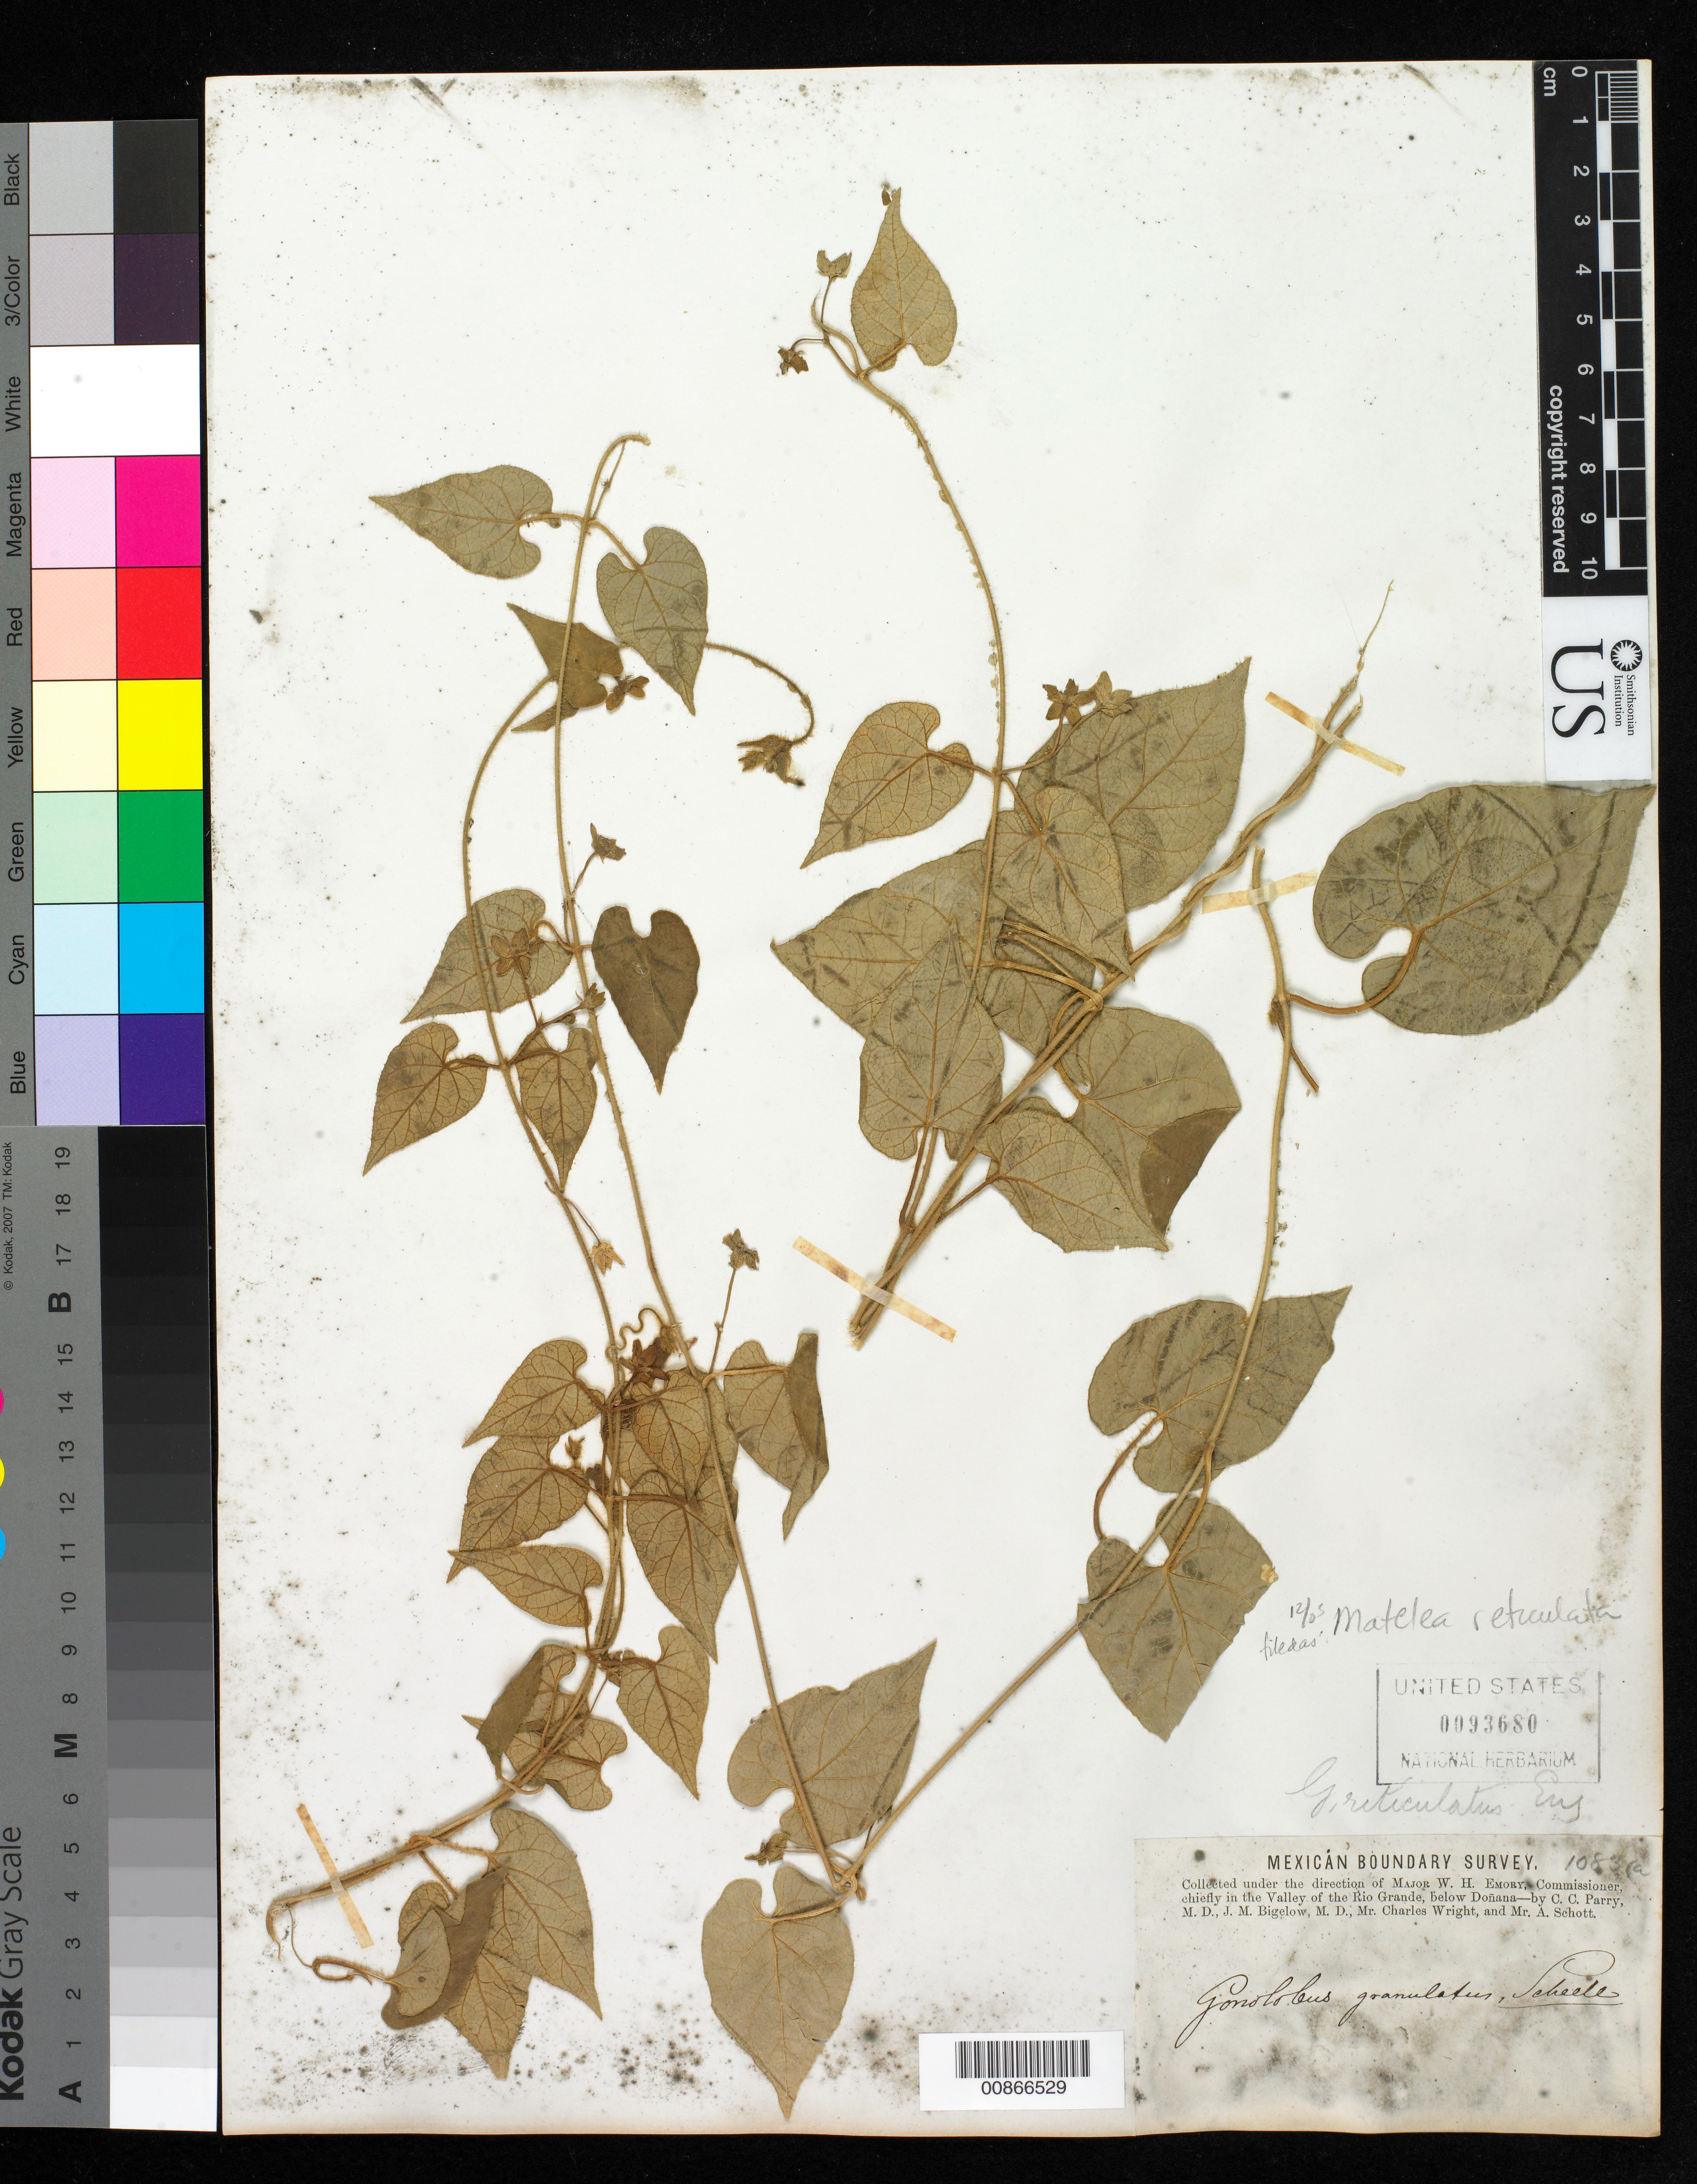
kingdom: Plantae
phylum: Tracheophyta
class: Magnoliopsida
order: Gentianales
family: Apocynaceae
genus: Matelea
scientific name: Matelea reticulata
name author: (Engelm. ex A. Gray) Woodson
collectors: C. C. Parry, J. M. Bigelow, C. Wright & A. C. V. Schott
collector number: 1083 a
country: United States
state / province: New Mexico / Texas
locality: Valley of the Rio Grande, below Doñana.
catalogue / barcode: US 93680